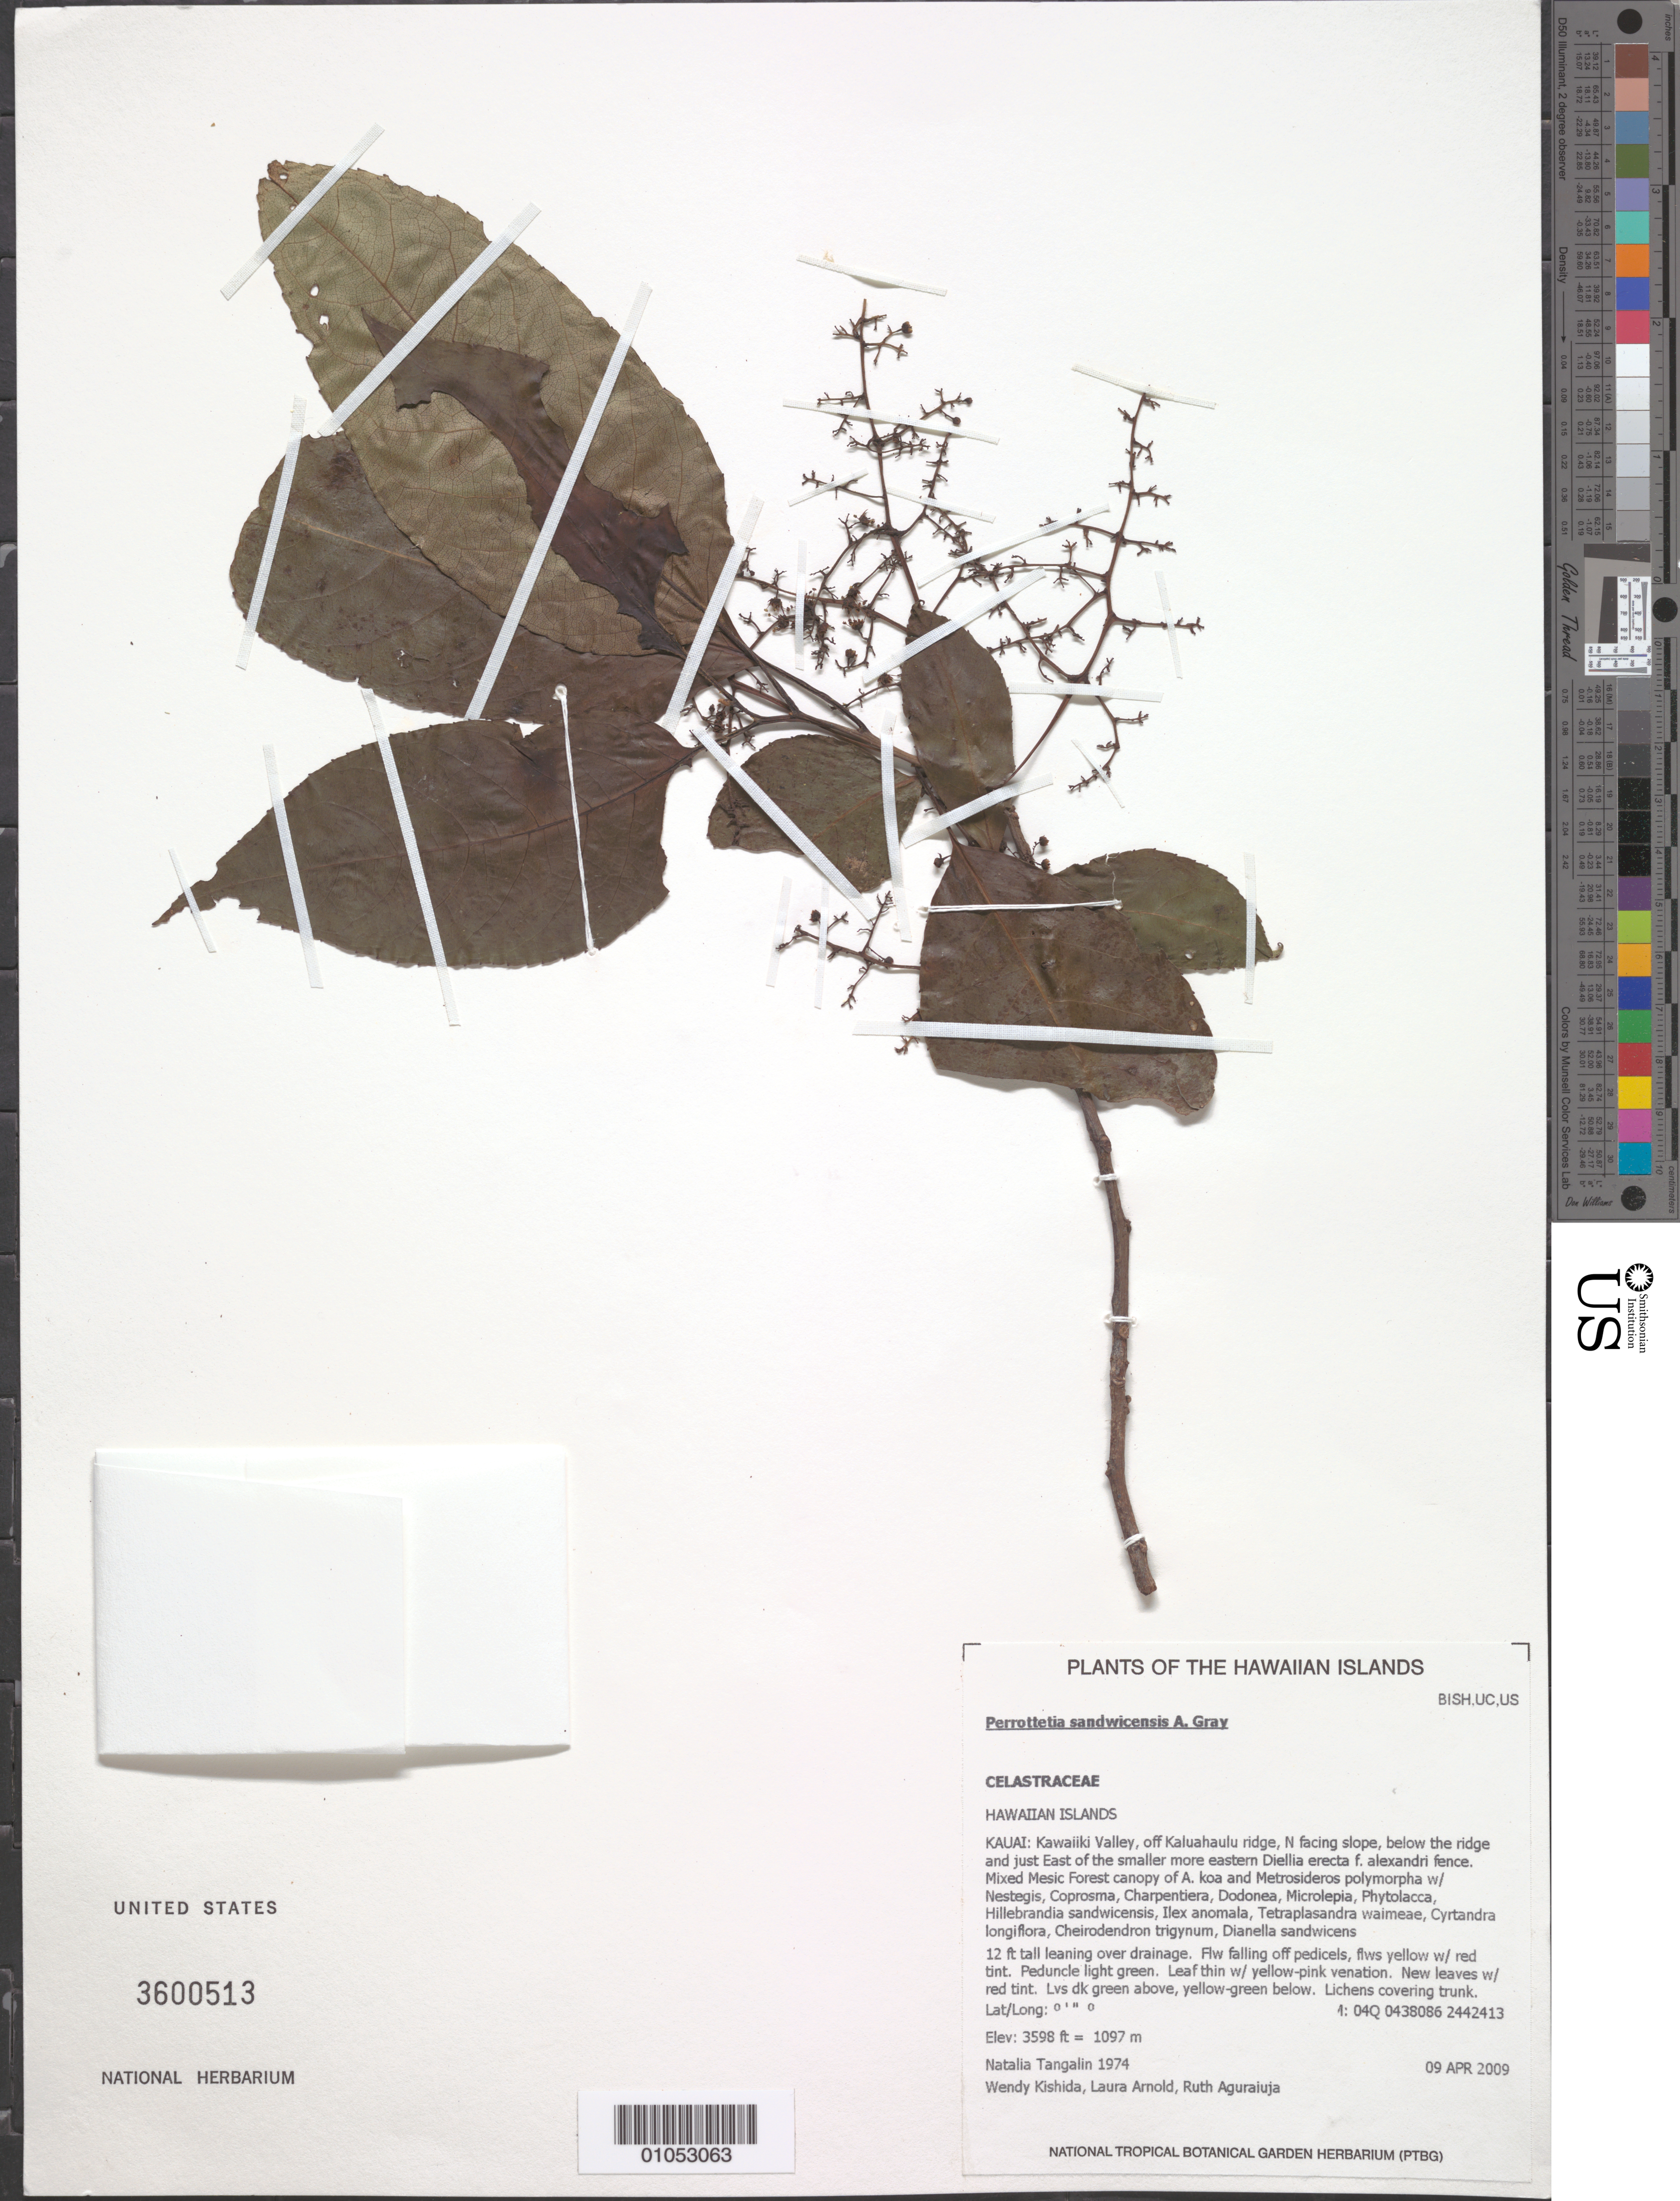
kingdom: Plantae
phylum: Tracheophyta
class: Magnoliopsida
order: Huerteales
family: Dipentodontaceae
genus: Perrottetia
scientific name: Perrottetia sandwicensis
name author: A. Gray in Wilkes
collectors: N. Tangalin, W. Kishida, L. Arnold & R. Aguraiuja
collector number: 1974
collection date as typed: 9 Apr 2009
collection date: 2009-04-09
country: United States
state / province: Hawaii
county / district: Kaui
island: Kaua'i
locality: Kawiiki Valley, off Kalauhaulu ridge, North facing slope, below the ridge.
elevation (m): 1097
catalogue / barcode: US 3600513